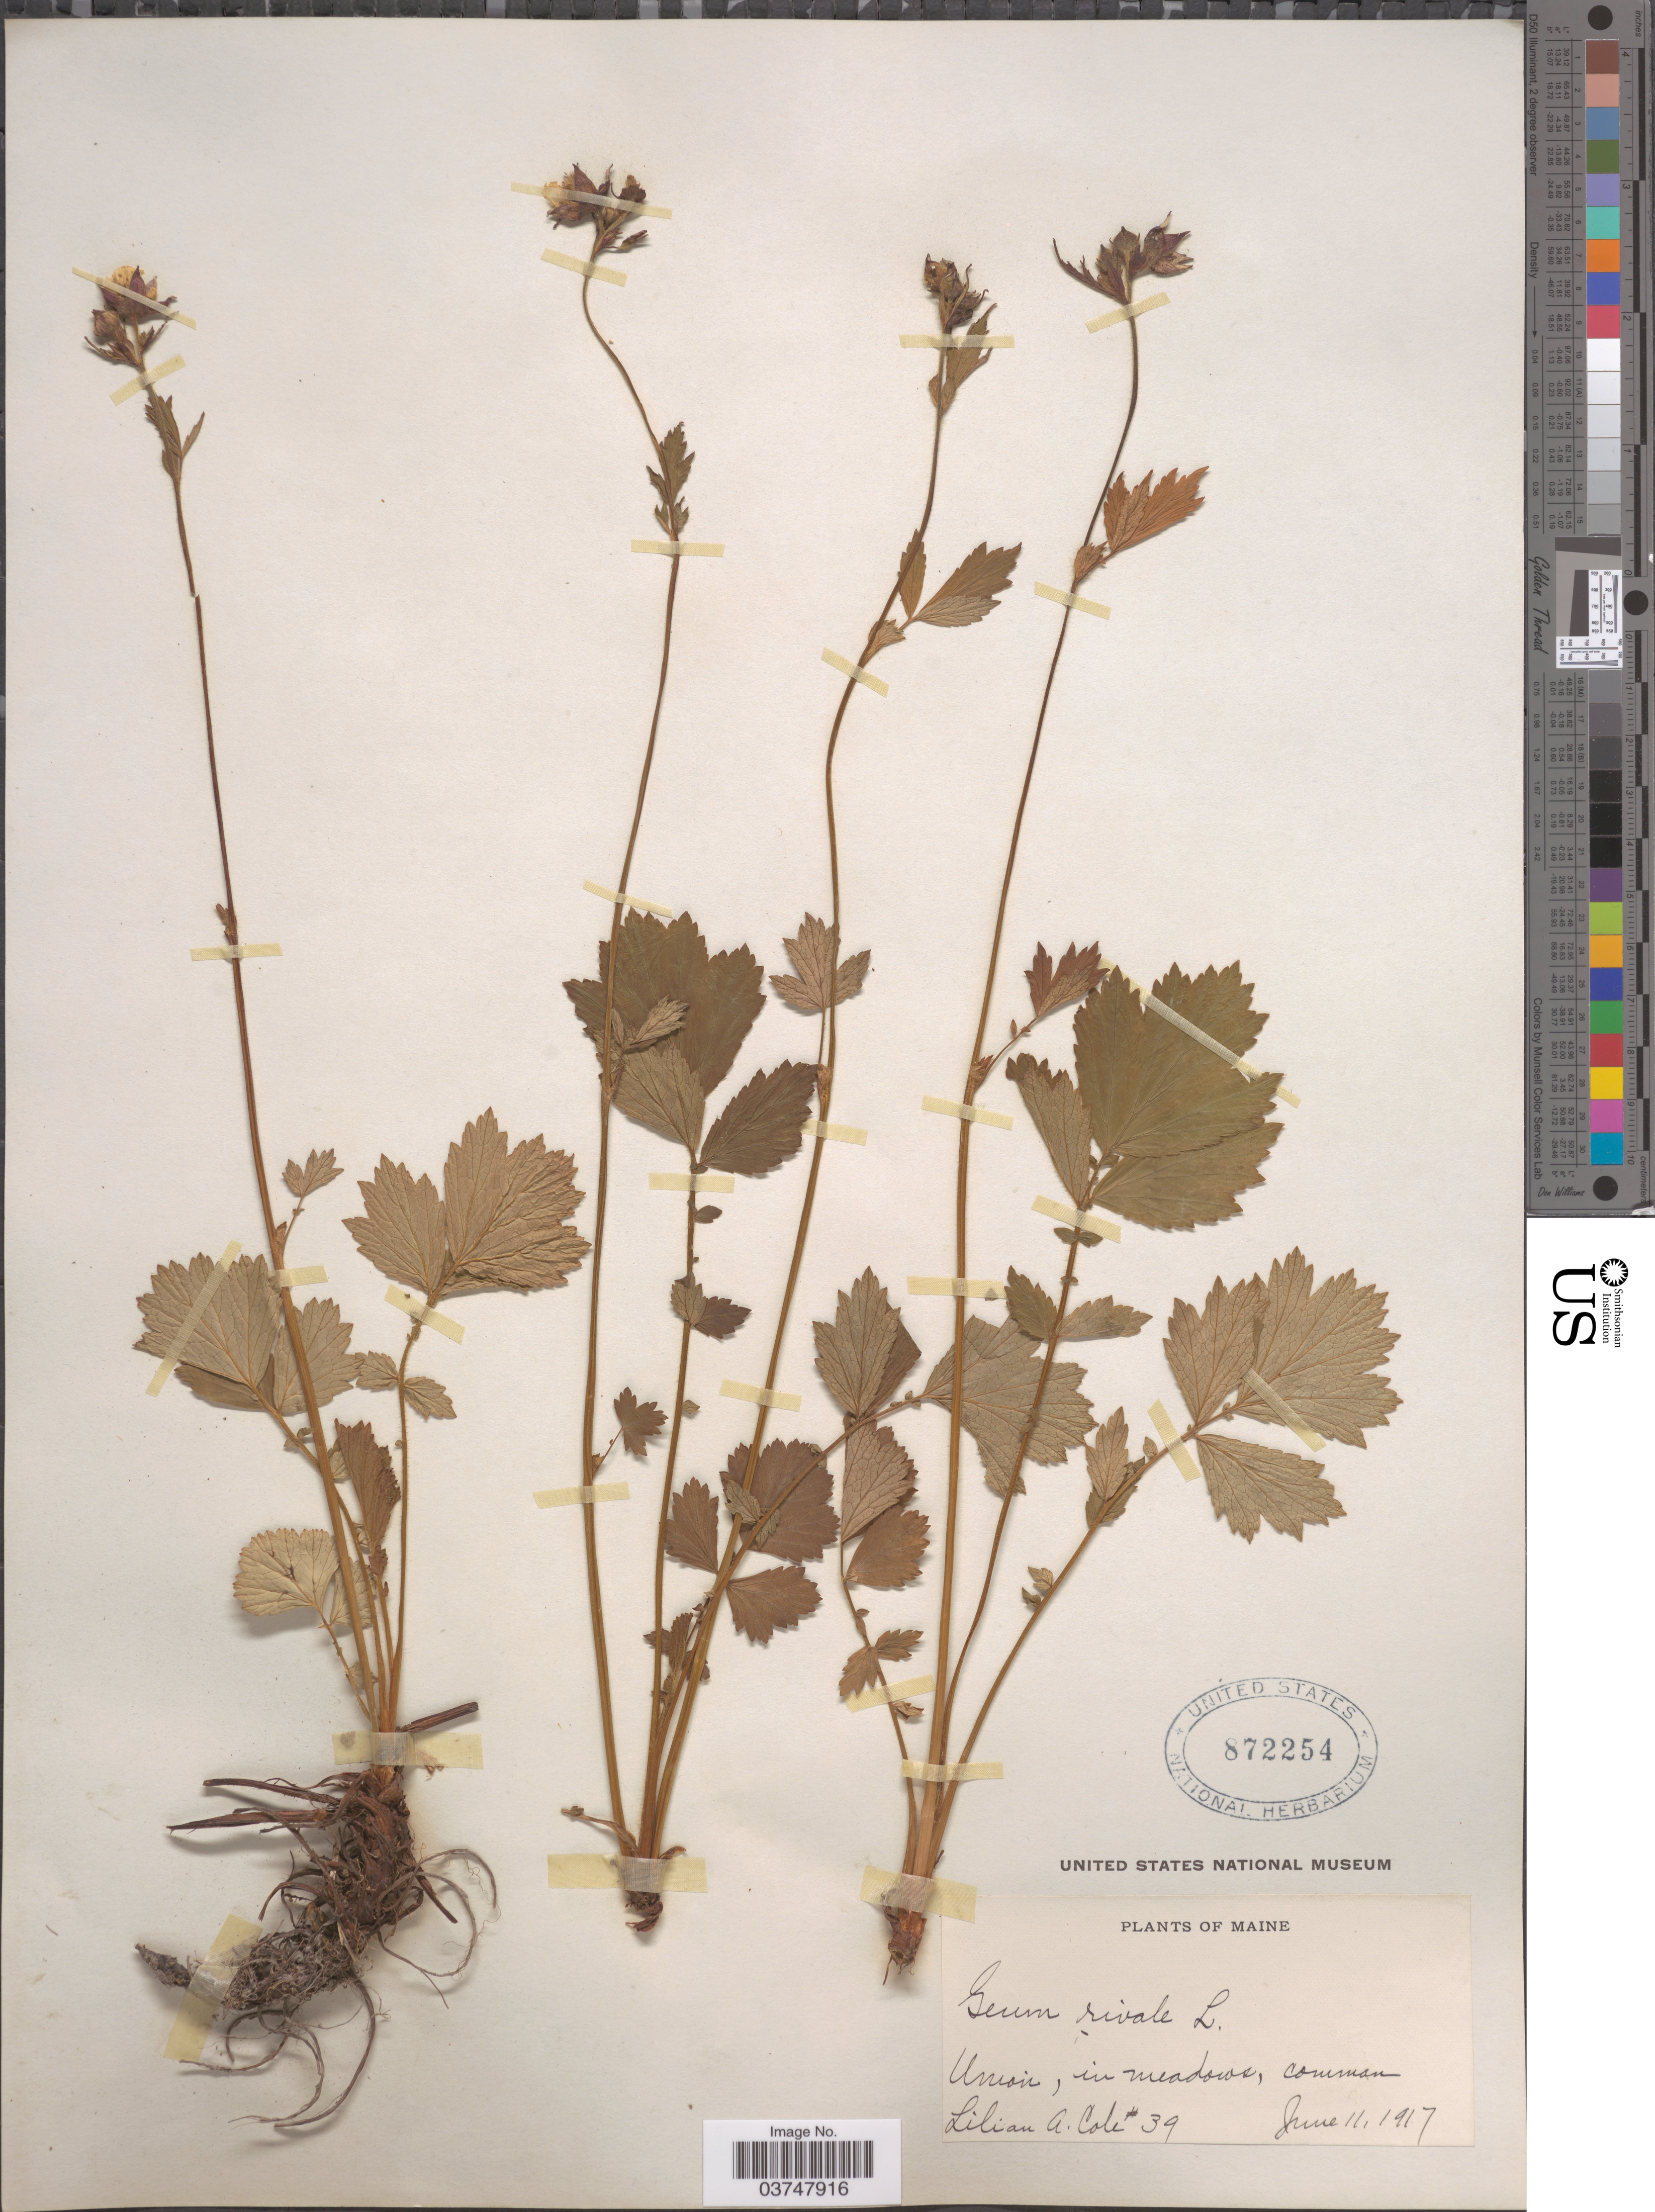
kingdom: Plantae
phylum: Tracheophyta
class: Magnoliopsida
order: Rosales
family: Rosaceae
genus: Geum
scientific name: Geum rivale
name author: L.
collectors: L. A. Cole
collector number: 39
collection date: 1917-06-11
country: United States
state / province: Maine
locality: Union, in meadows.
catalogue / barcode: US 872254